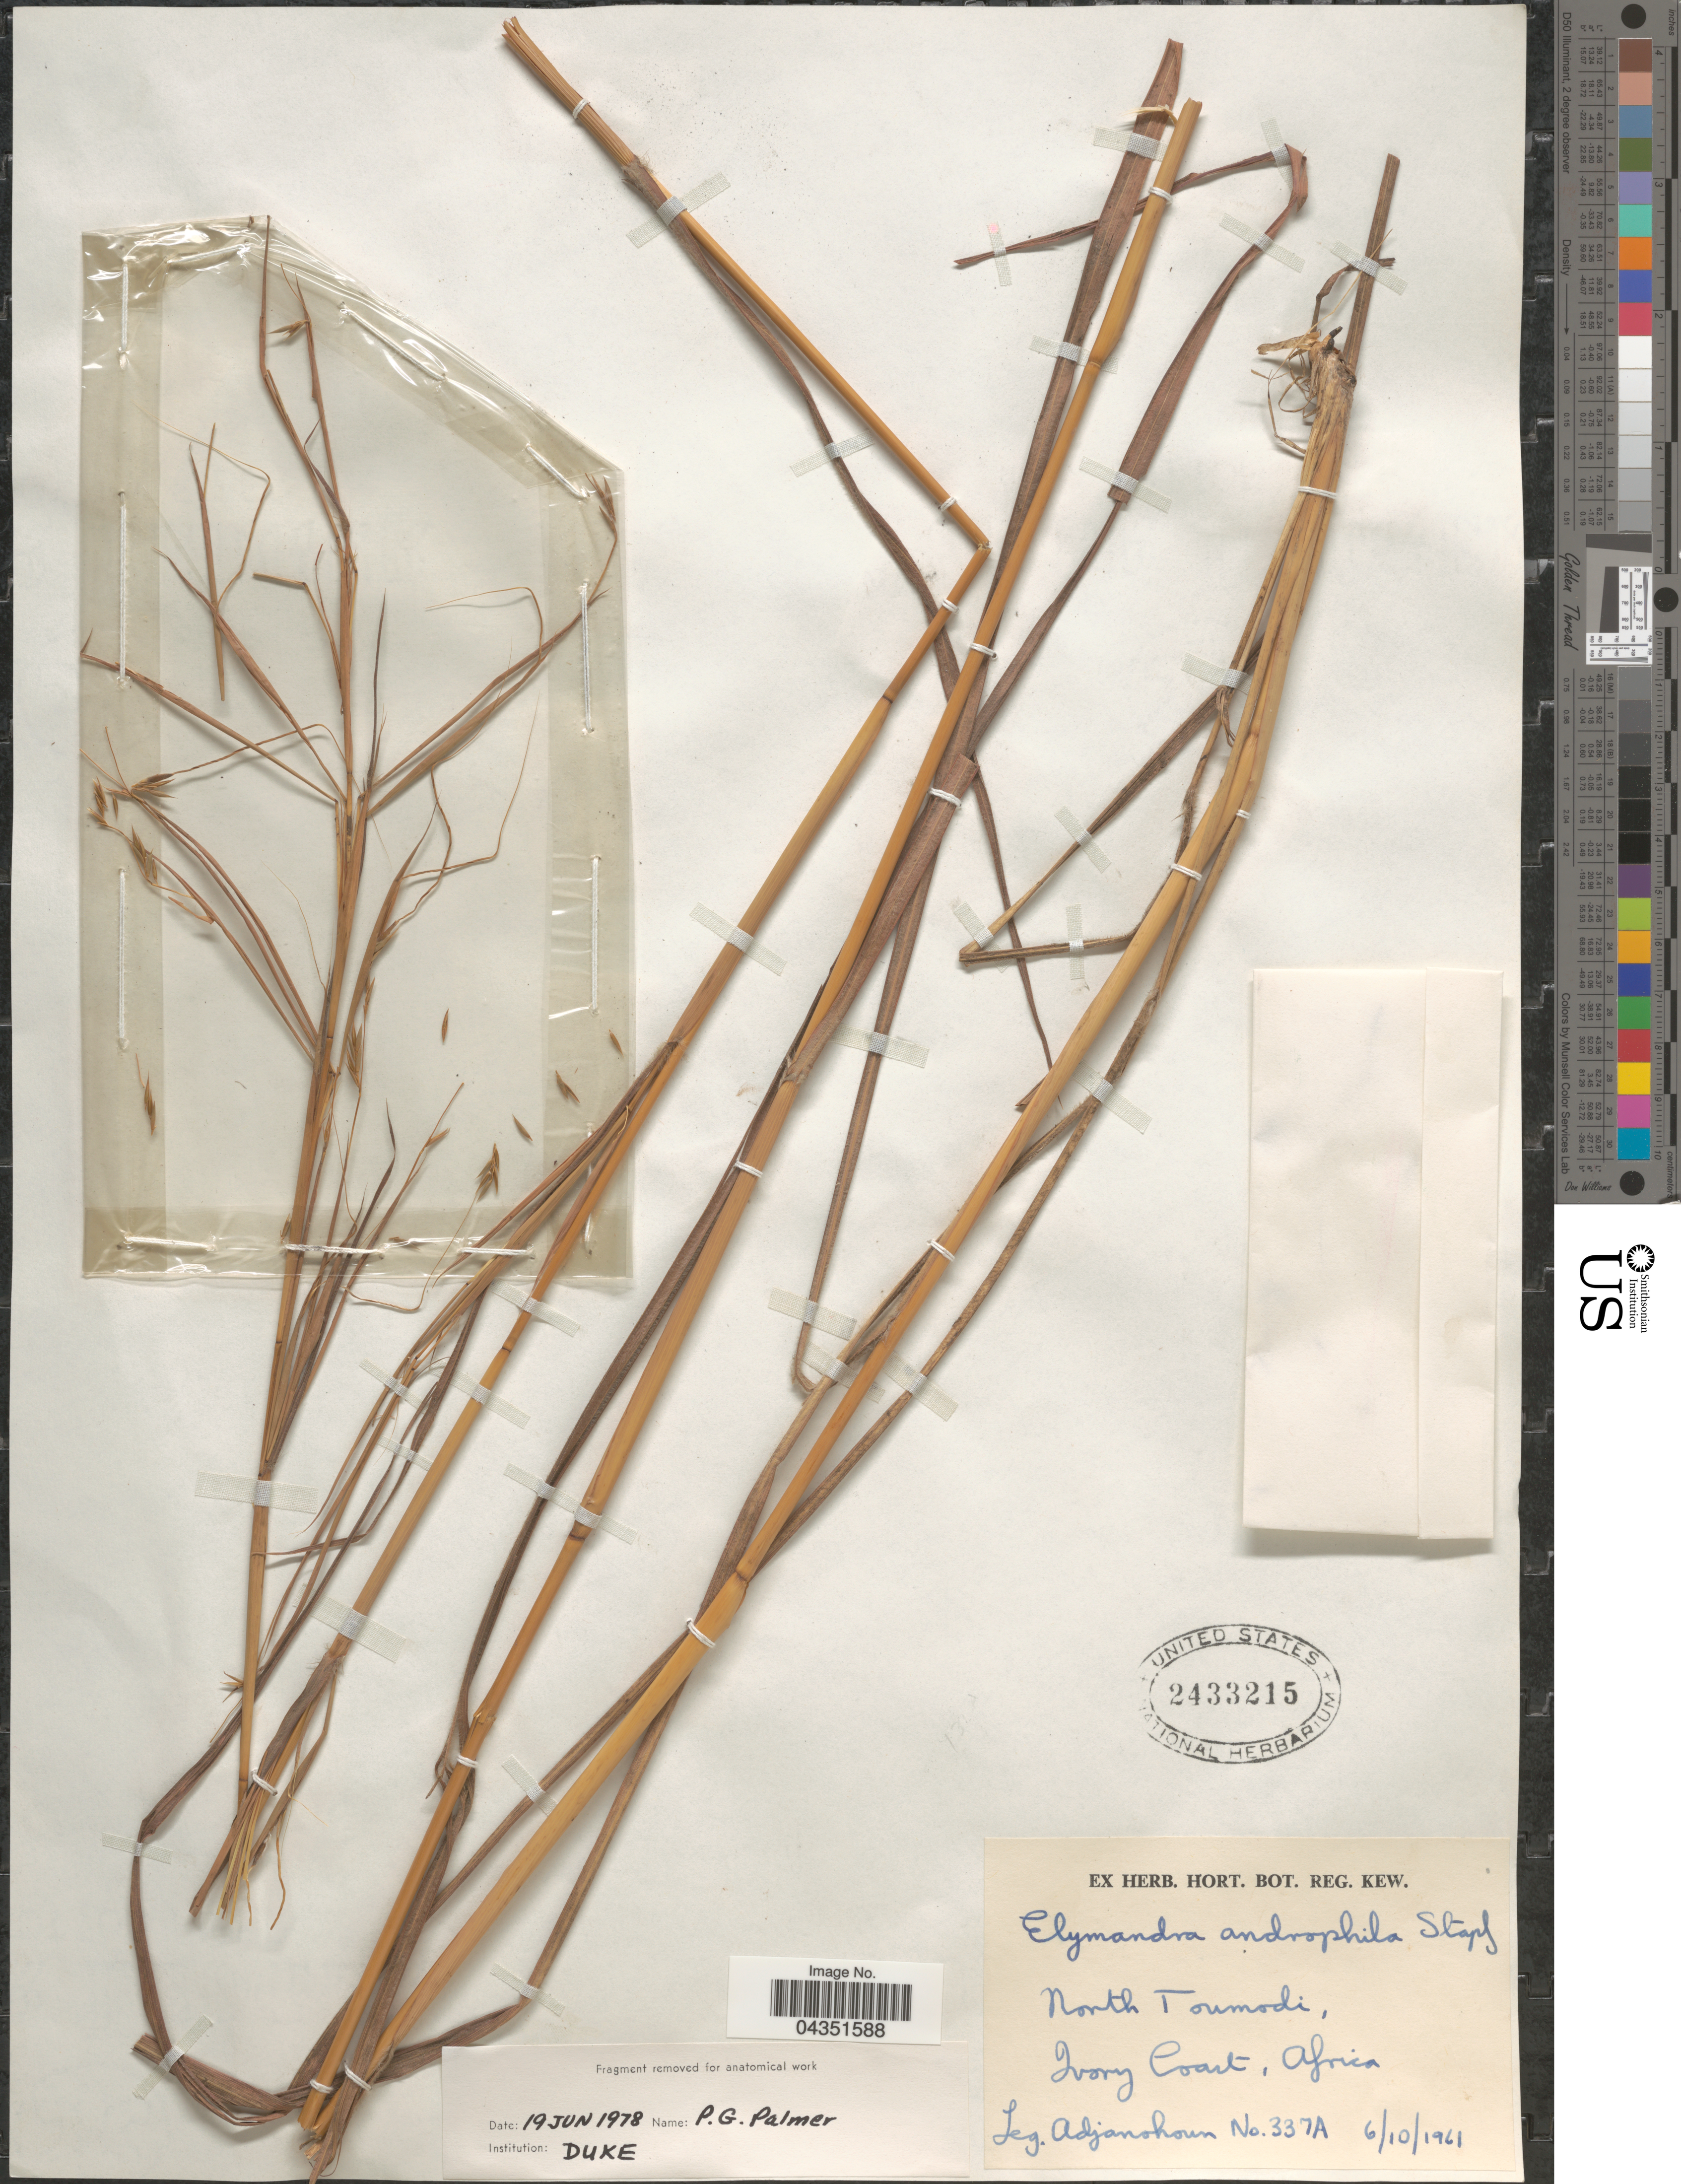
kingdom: Plantae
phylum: Tracheophyta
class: Liliopsida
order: Poales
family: Poaceae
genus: Elymandra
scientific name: Elymandra androphila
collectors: Adjanohoun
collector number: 337A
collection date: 1961-10-06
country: Ivory Coast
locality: North Toumodi.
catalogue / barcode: US 2433215